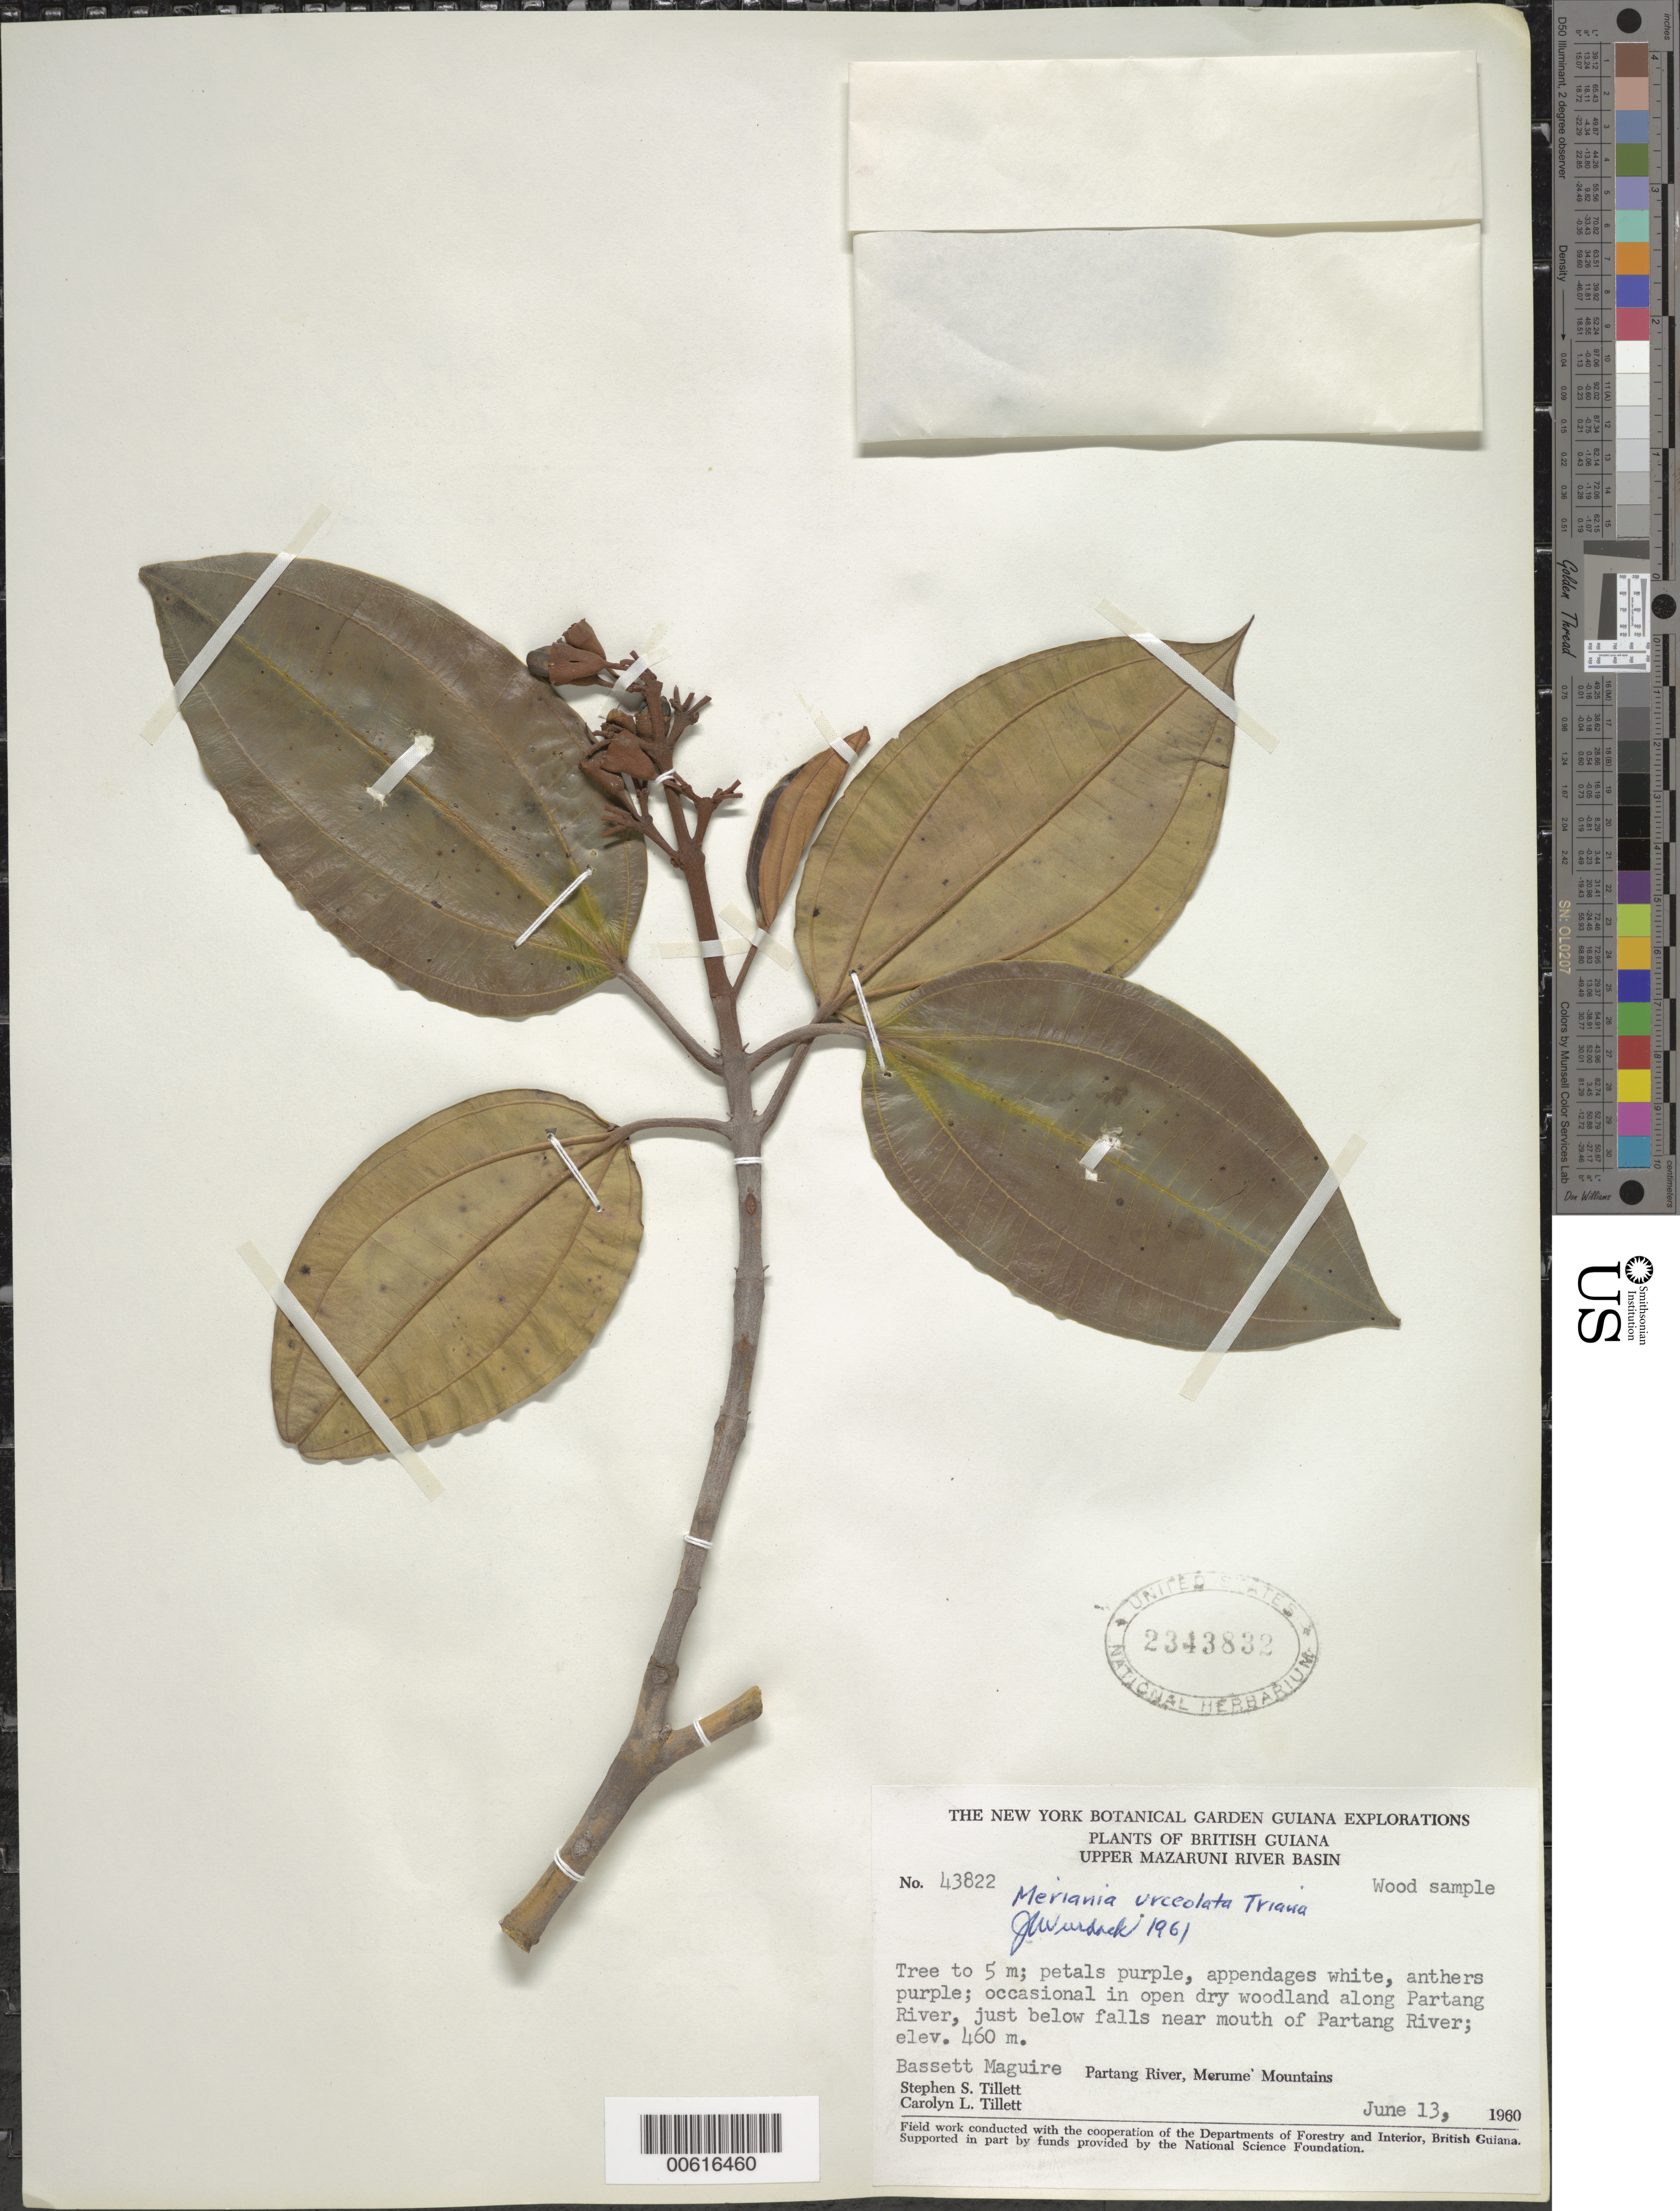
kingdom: Plantae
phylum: Tracheophyta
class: Magnoliopsida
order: Myrtales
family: Melastomataceae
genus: Meriania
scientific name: Meriania urceolata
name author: Triana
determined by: Wurdack, John J., (US), US (UNITED STATES)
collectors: S. S. Tillett, C. L. Tillett & B. Maguire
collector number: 43822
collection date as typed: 13-Jun-60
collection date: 1960-06-13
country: Guyana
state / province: Cuyuni-Mazaruni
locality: Merume Mts., Partang R., just below falls near mouth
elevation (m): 460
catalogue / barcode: US 2343832